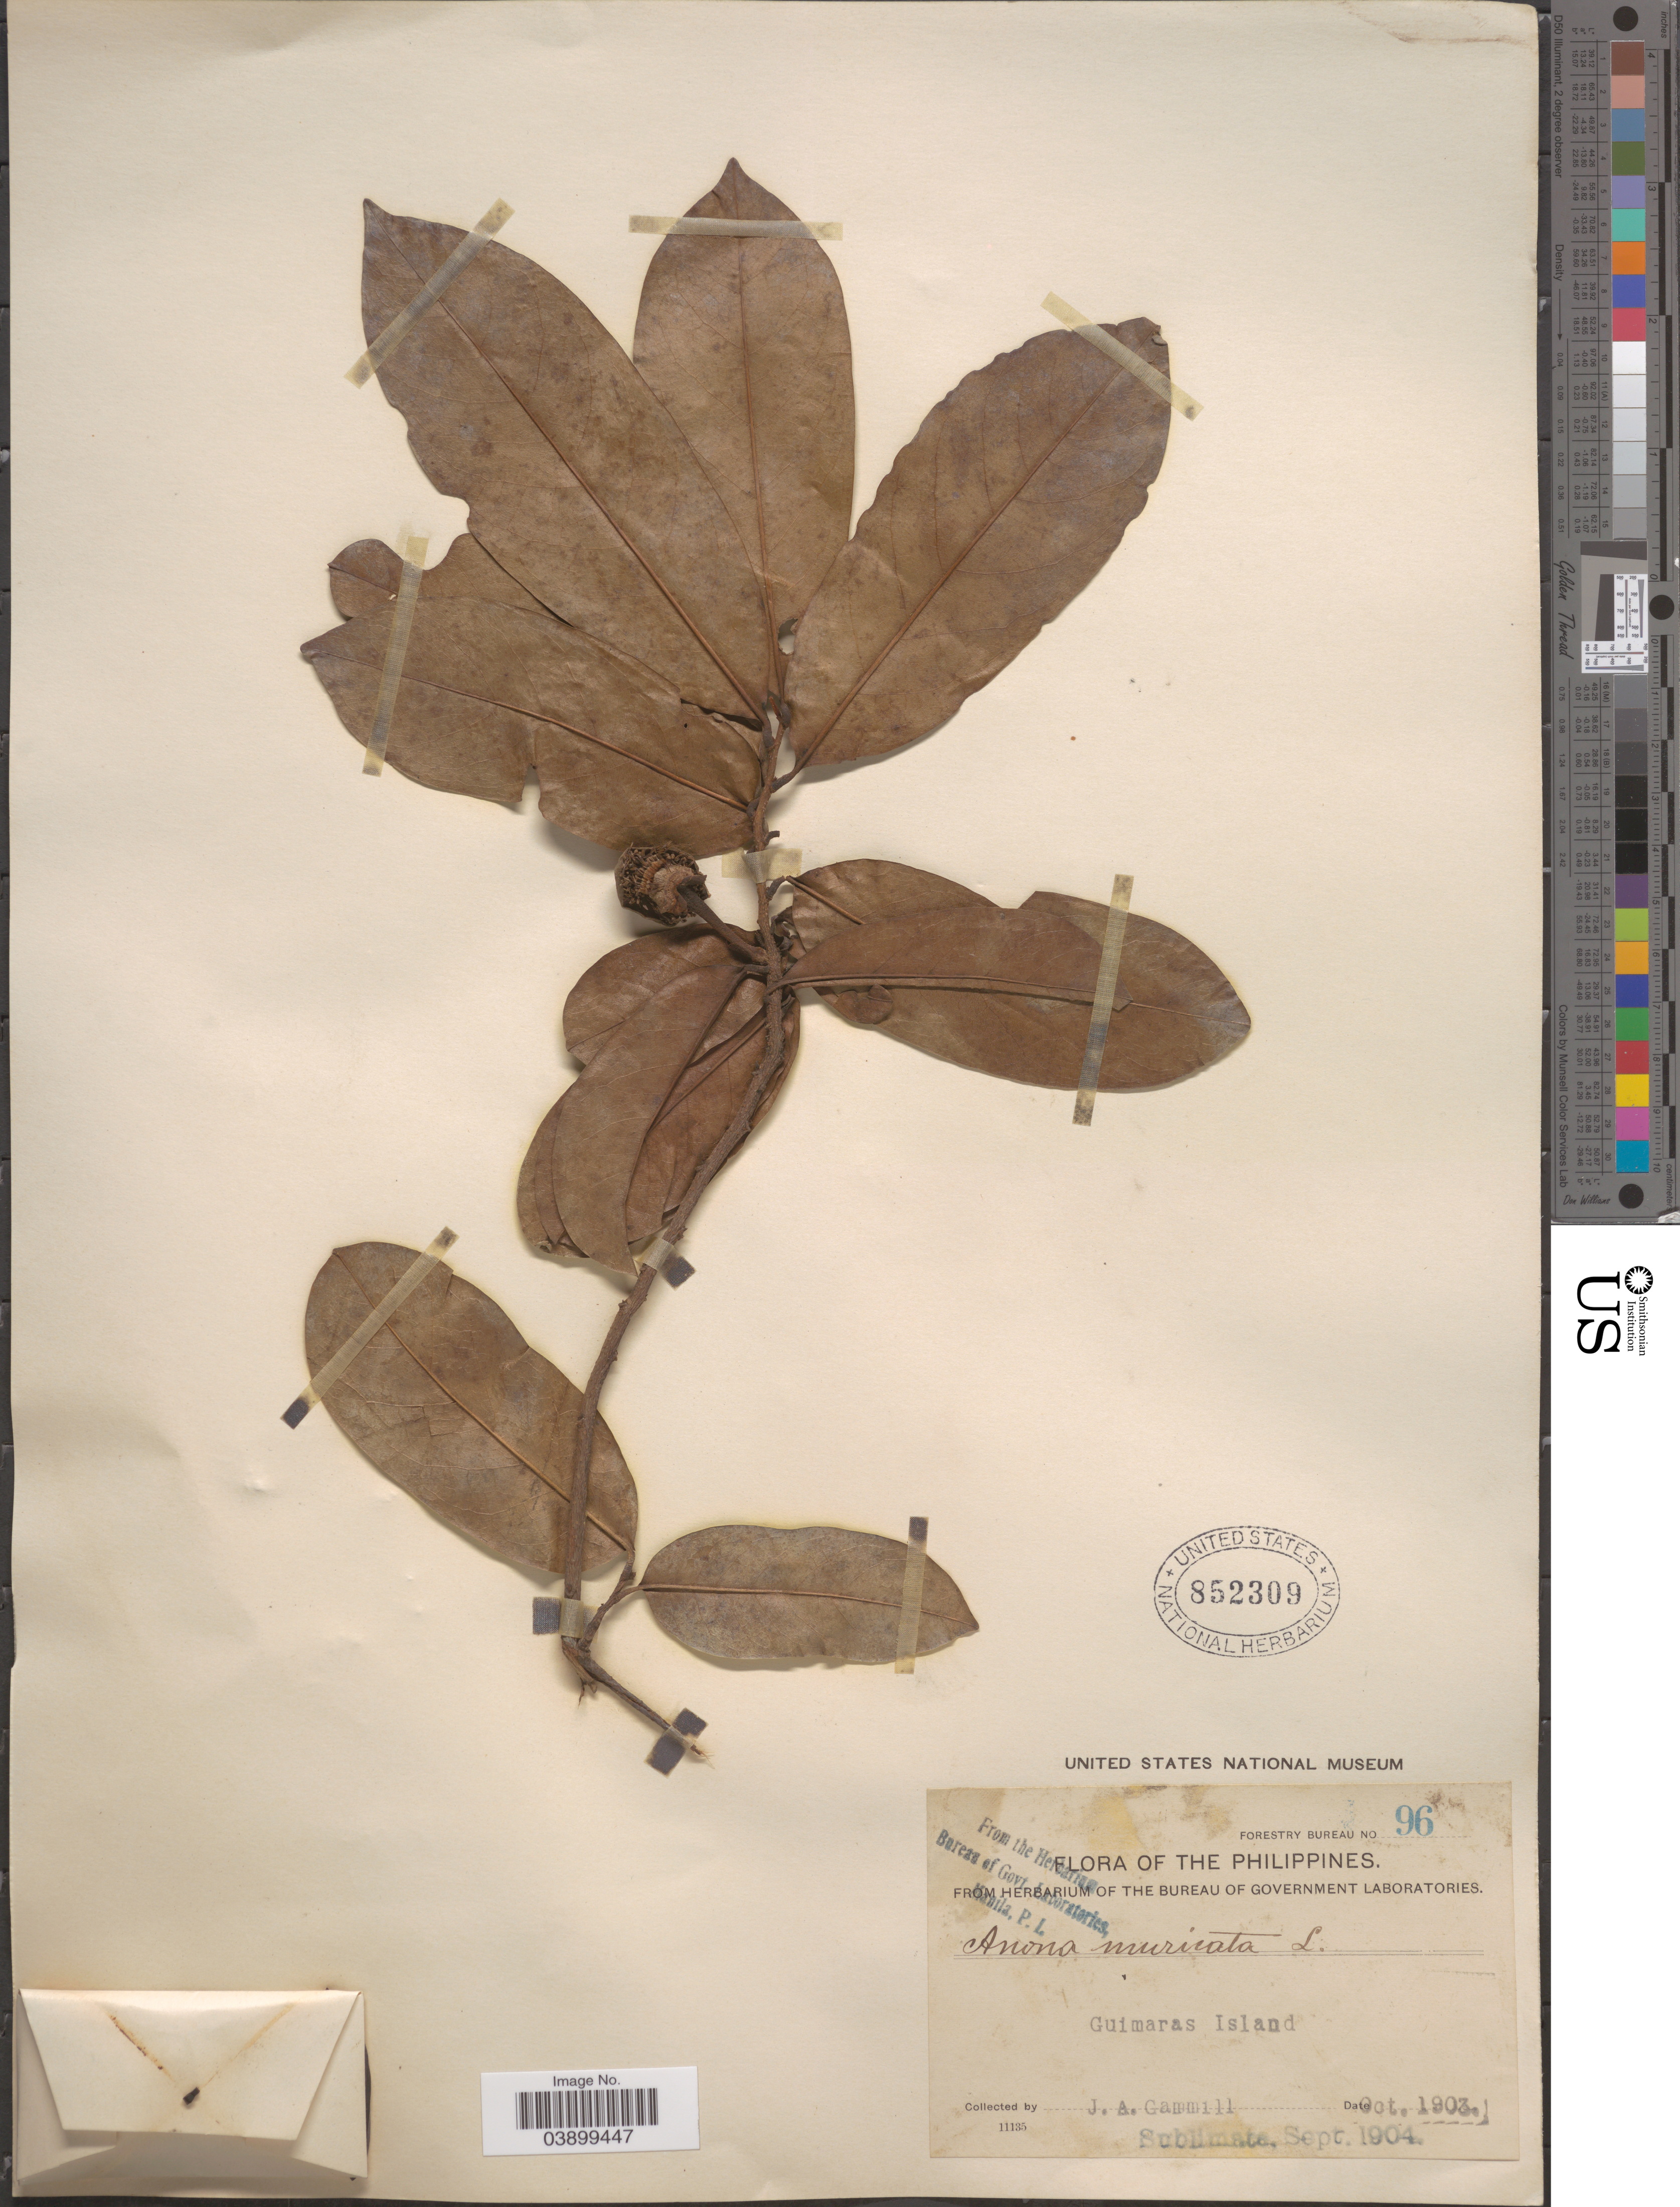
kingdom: Plantae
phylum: Tracheophyta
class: Magnoliopsida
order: Magnoliales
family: Annonaceae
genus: Annona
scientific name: Annona muricata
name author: L.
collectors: J. Gammill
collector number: Forestry Bureau 96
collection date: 1903-10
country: Philippines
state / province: Western Visayas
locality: Guimaras Island.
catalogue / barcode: US 852309